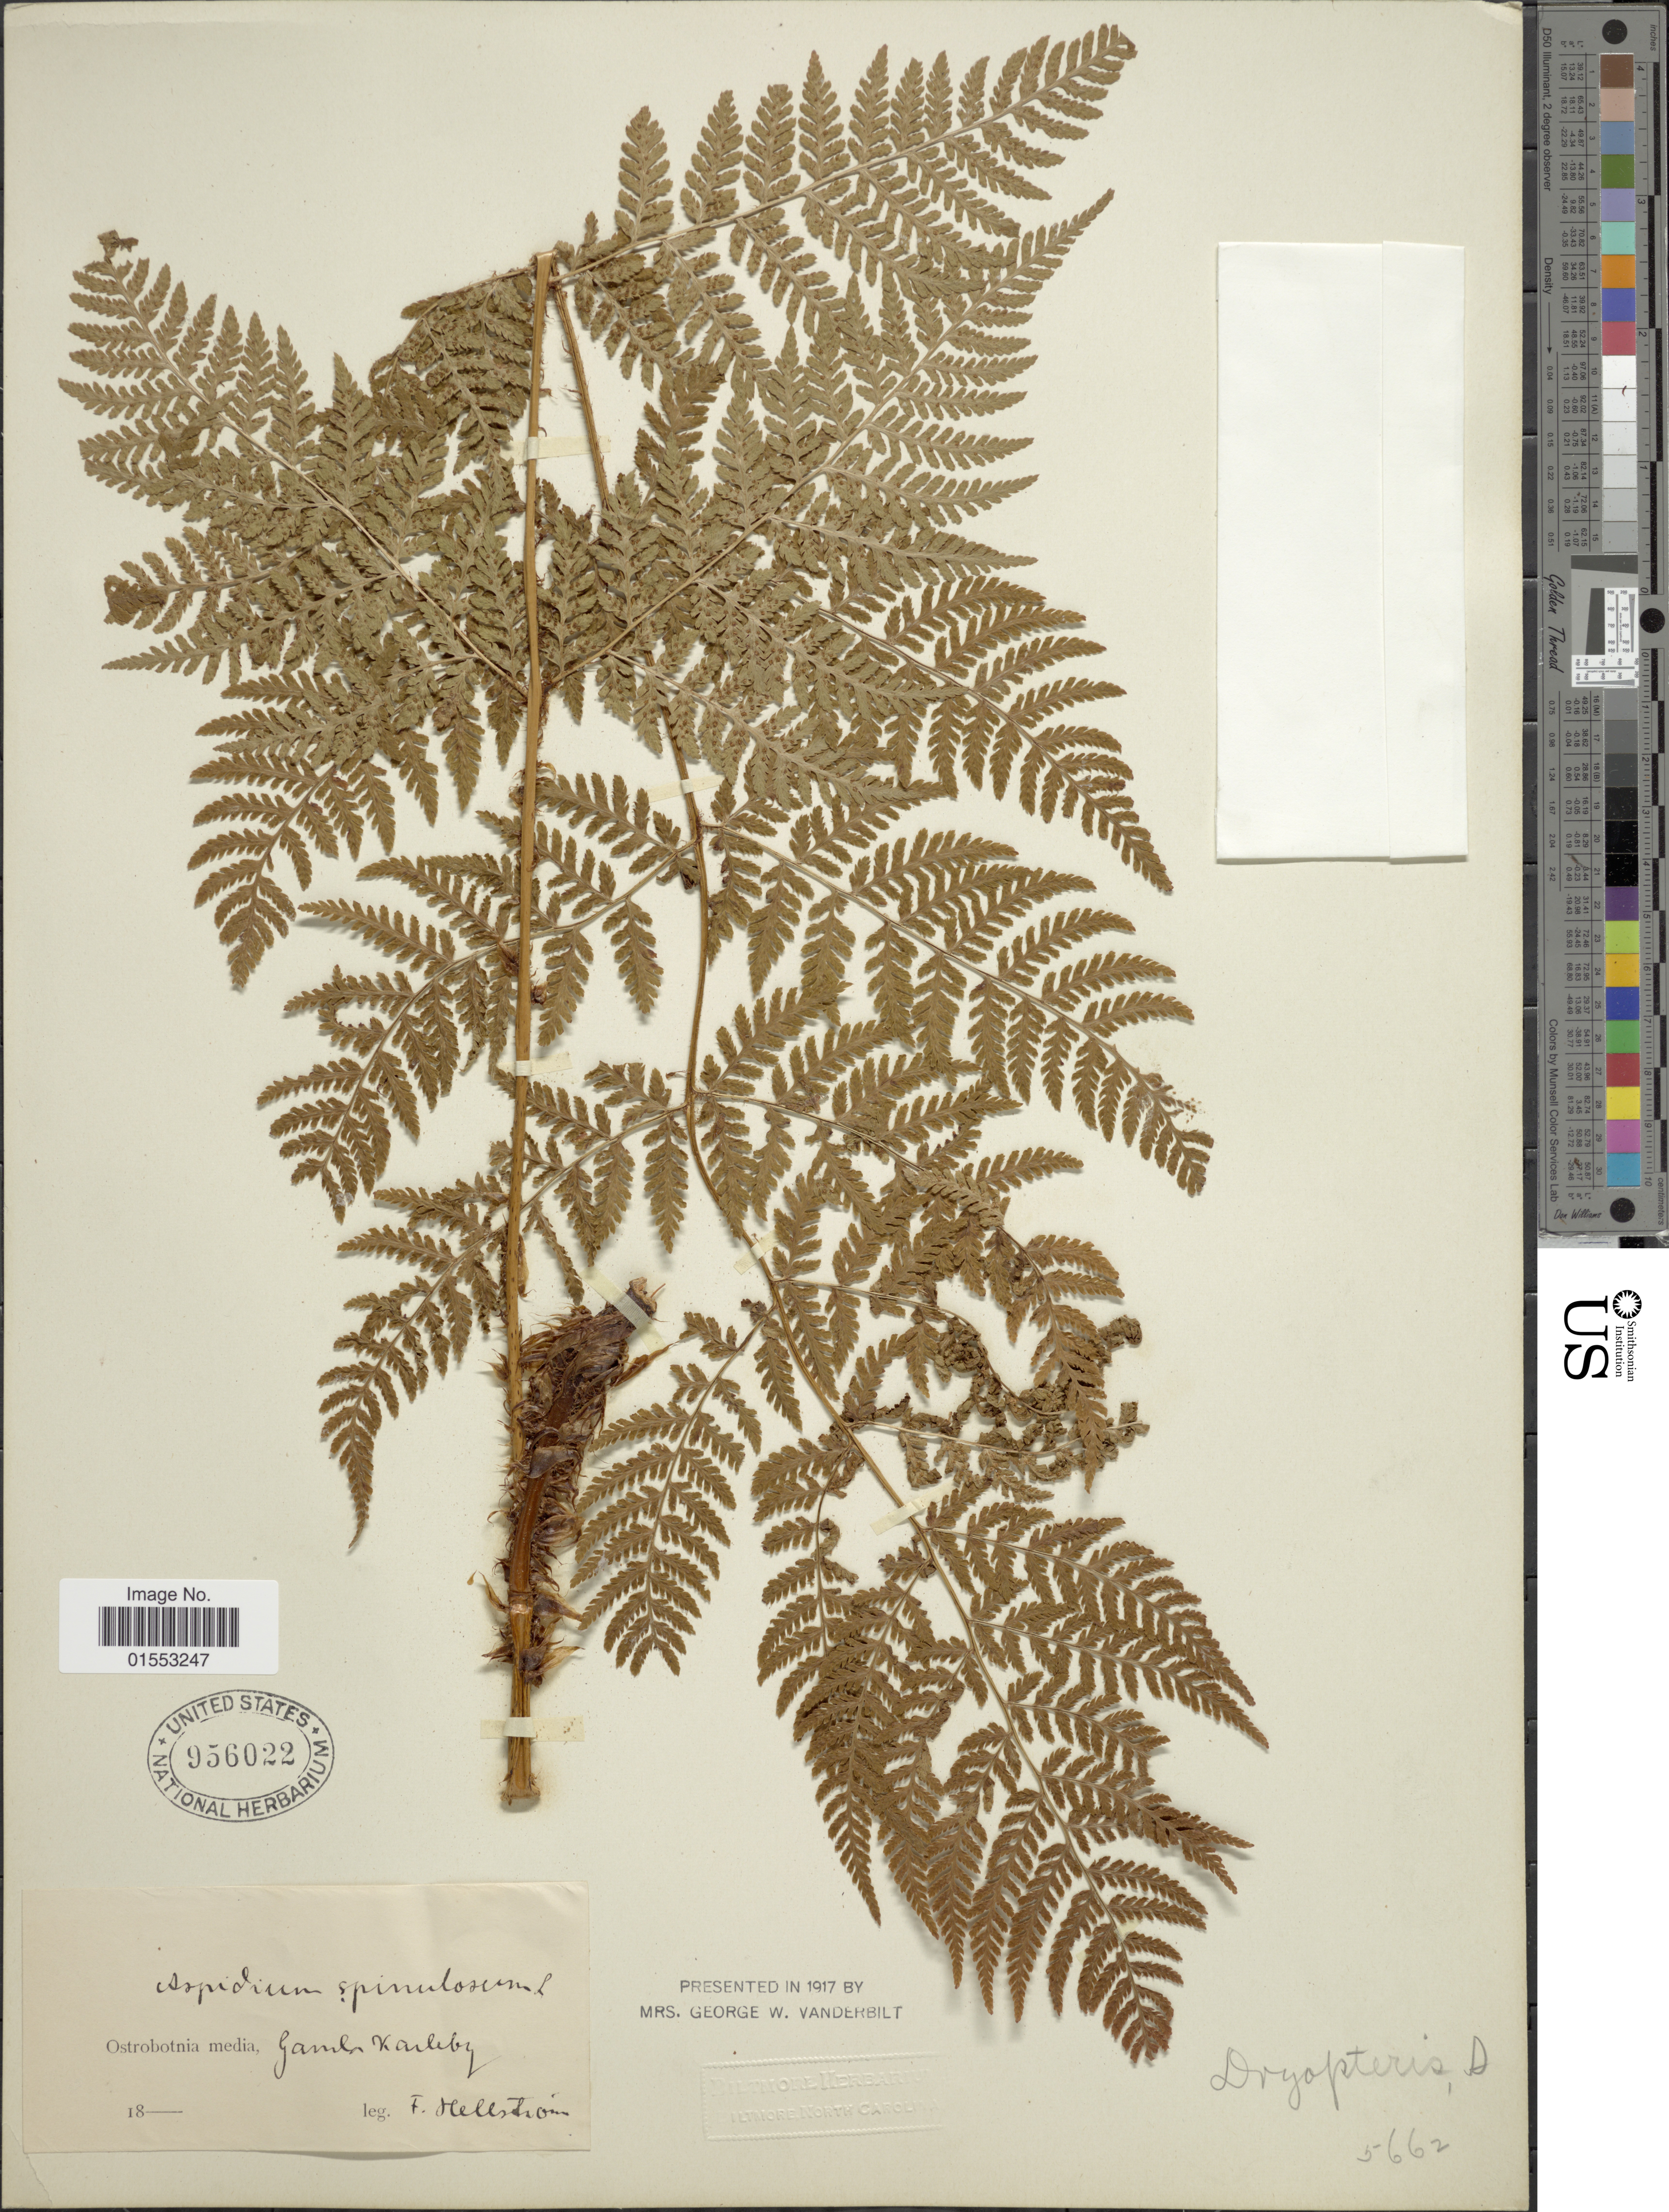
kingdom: Plantae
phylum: Tracheophyta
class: Polypodiopsida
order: Polypodiales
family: Dryopteridaceae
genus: Dryopteris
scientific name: Dryopteris dilatata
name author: (Hoffm.) A. Gray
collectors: F. Hellström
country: Finland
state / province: Keski-Pohjanmaa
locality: Gamla, Karleby [Kokkola]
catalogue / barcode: US 956022